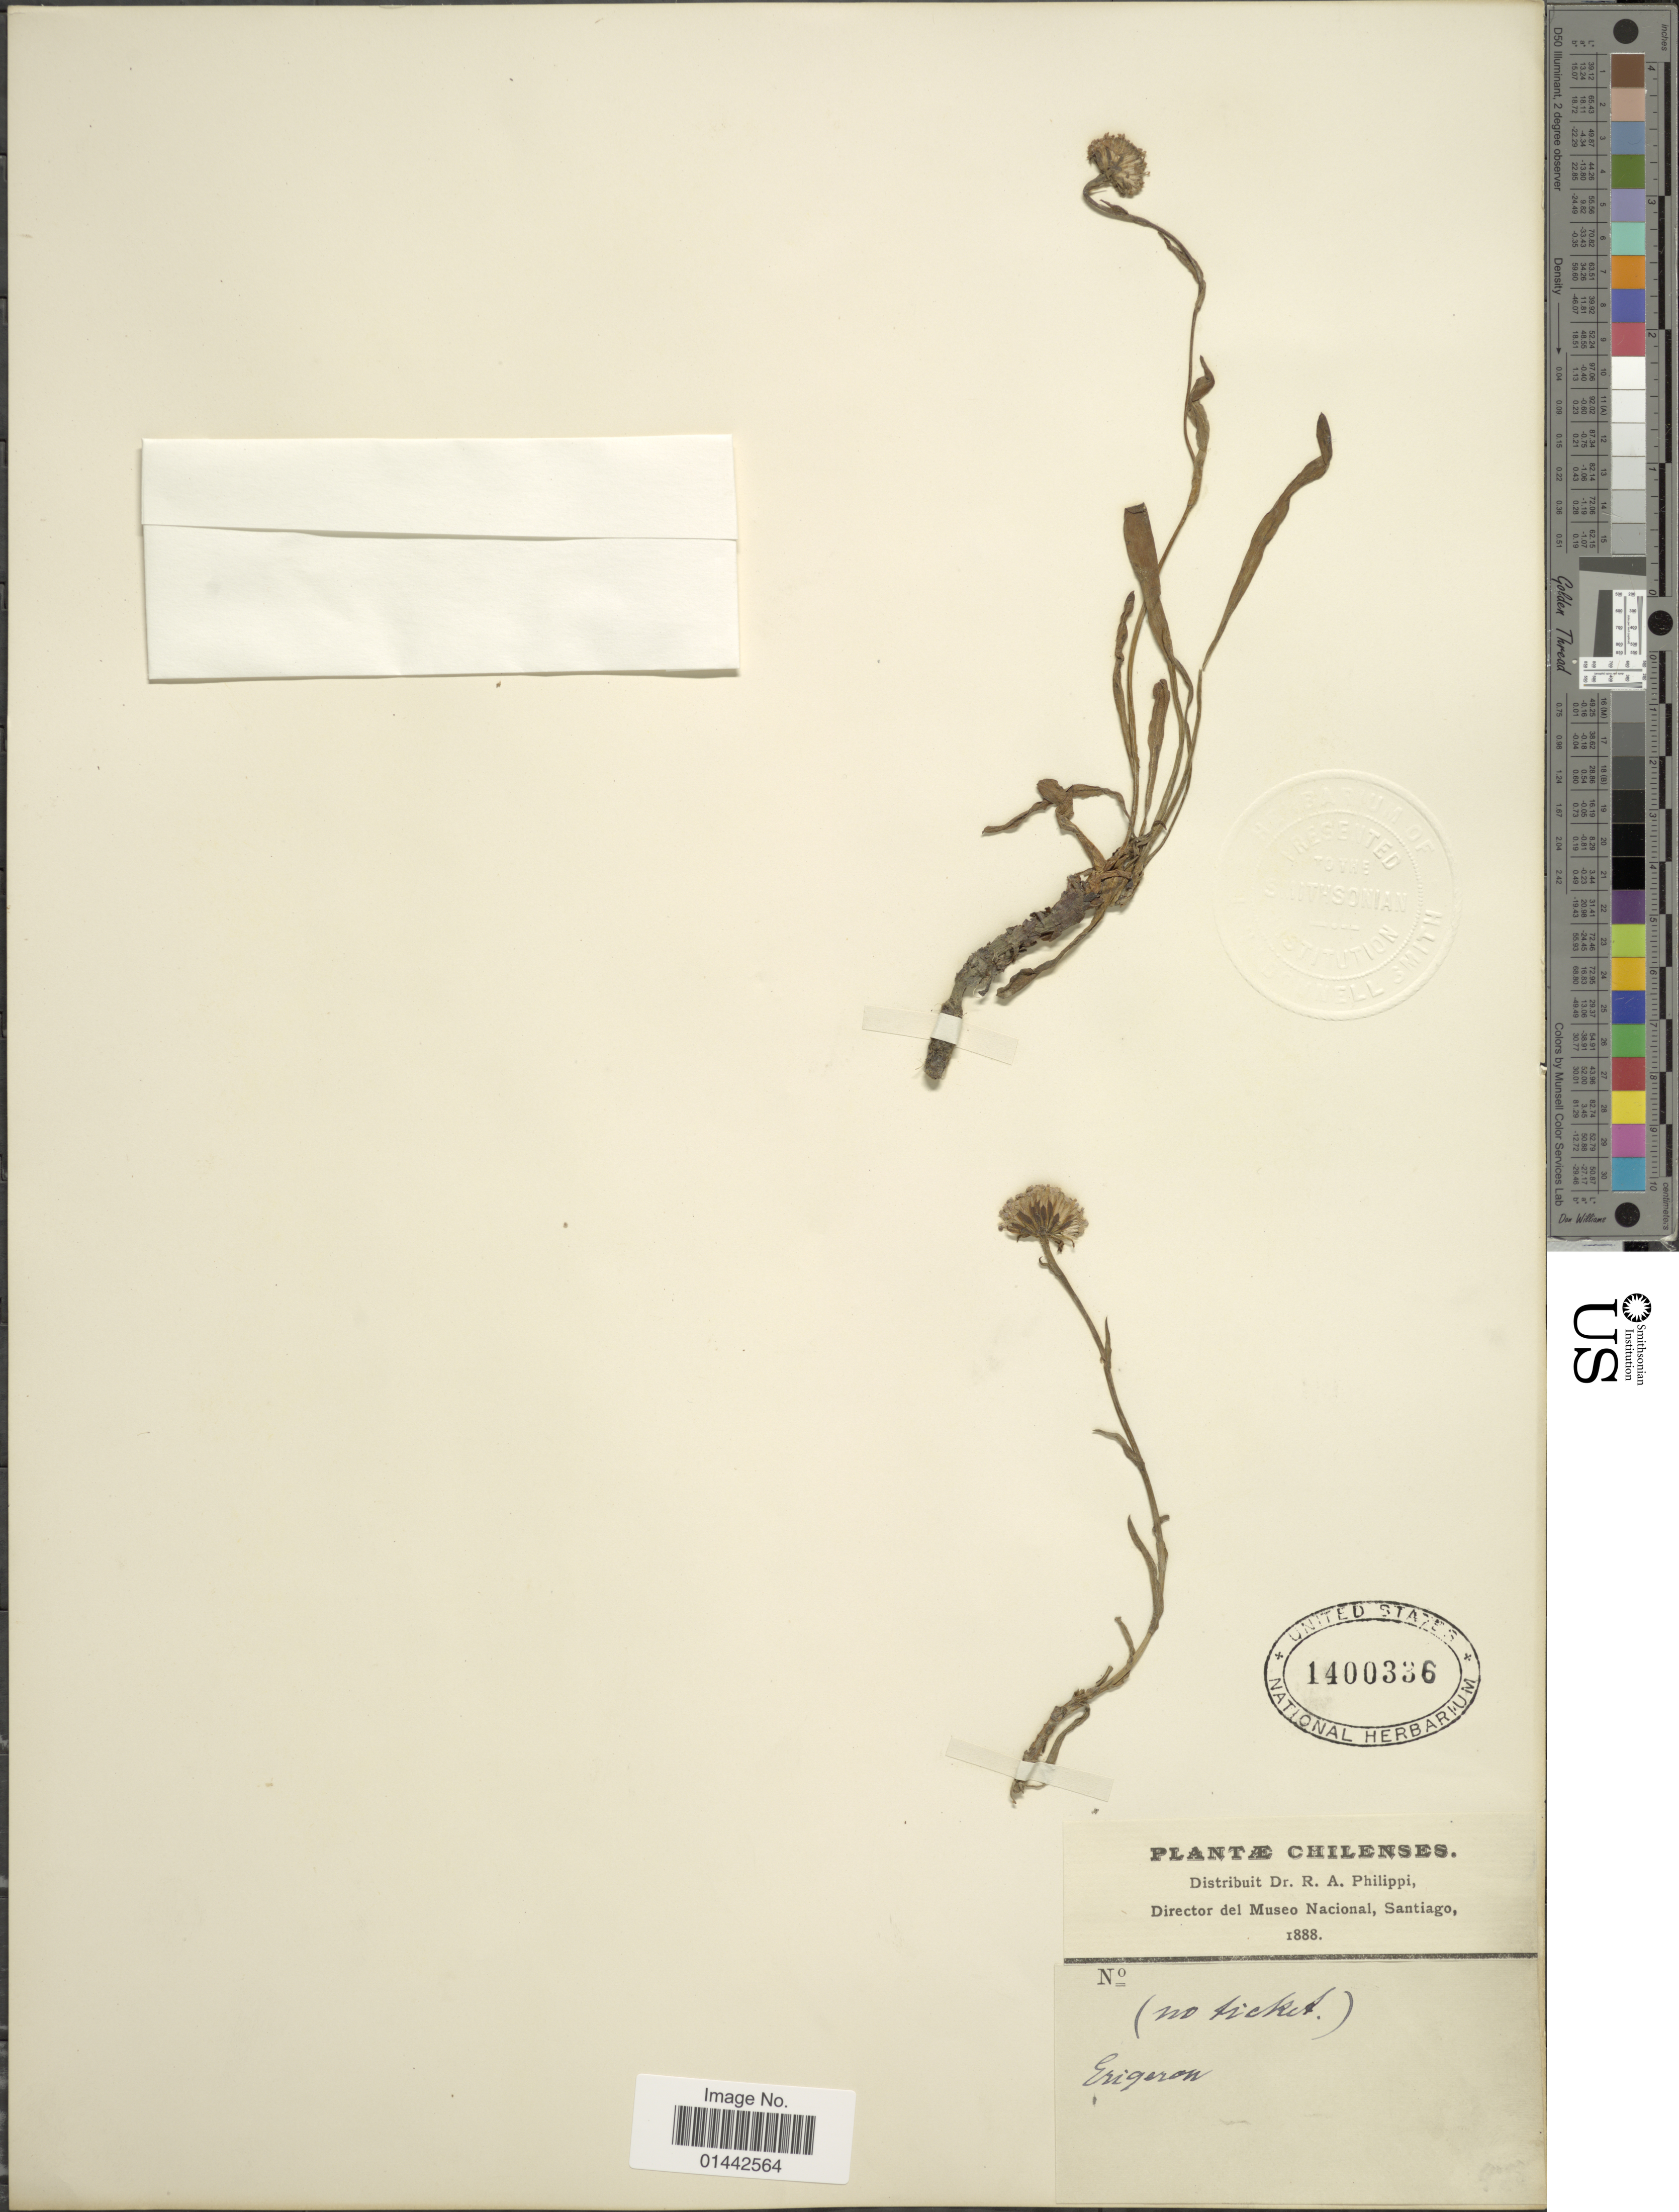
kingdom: Plantae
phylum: Tracheophyta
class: Magnoliopsida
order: Asterales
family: Asteraceae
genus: Erigeron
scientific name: Erigeron sp.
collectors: R. A. Philippi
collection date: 1888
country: Chile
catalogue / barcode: US 1400336